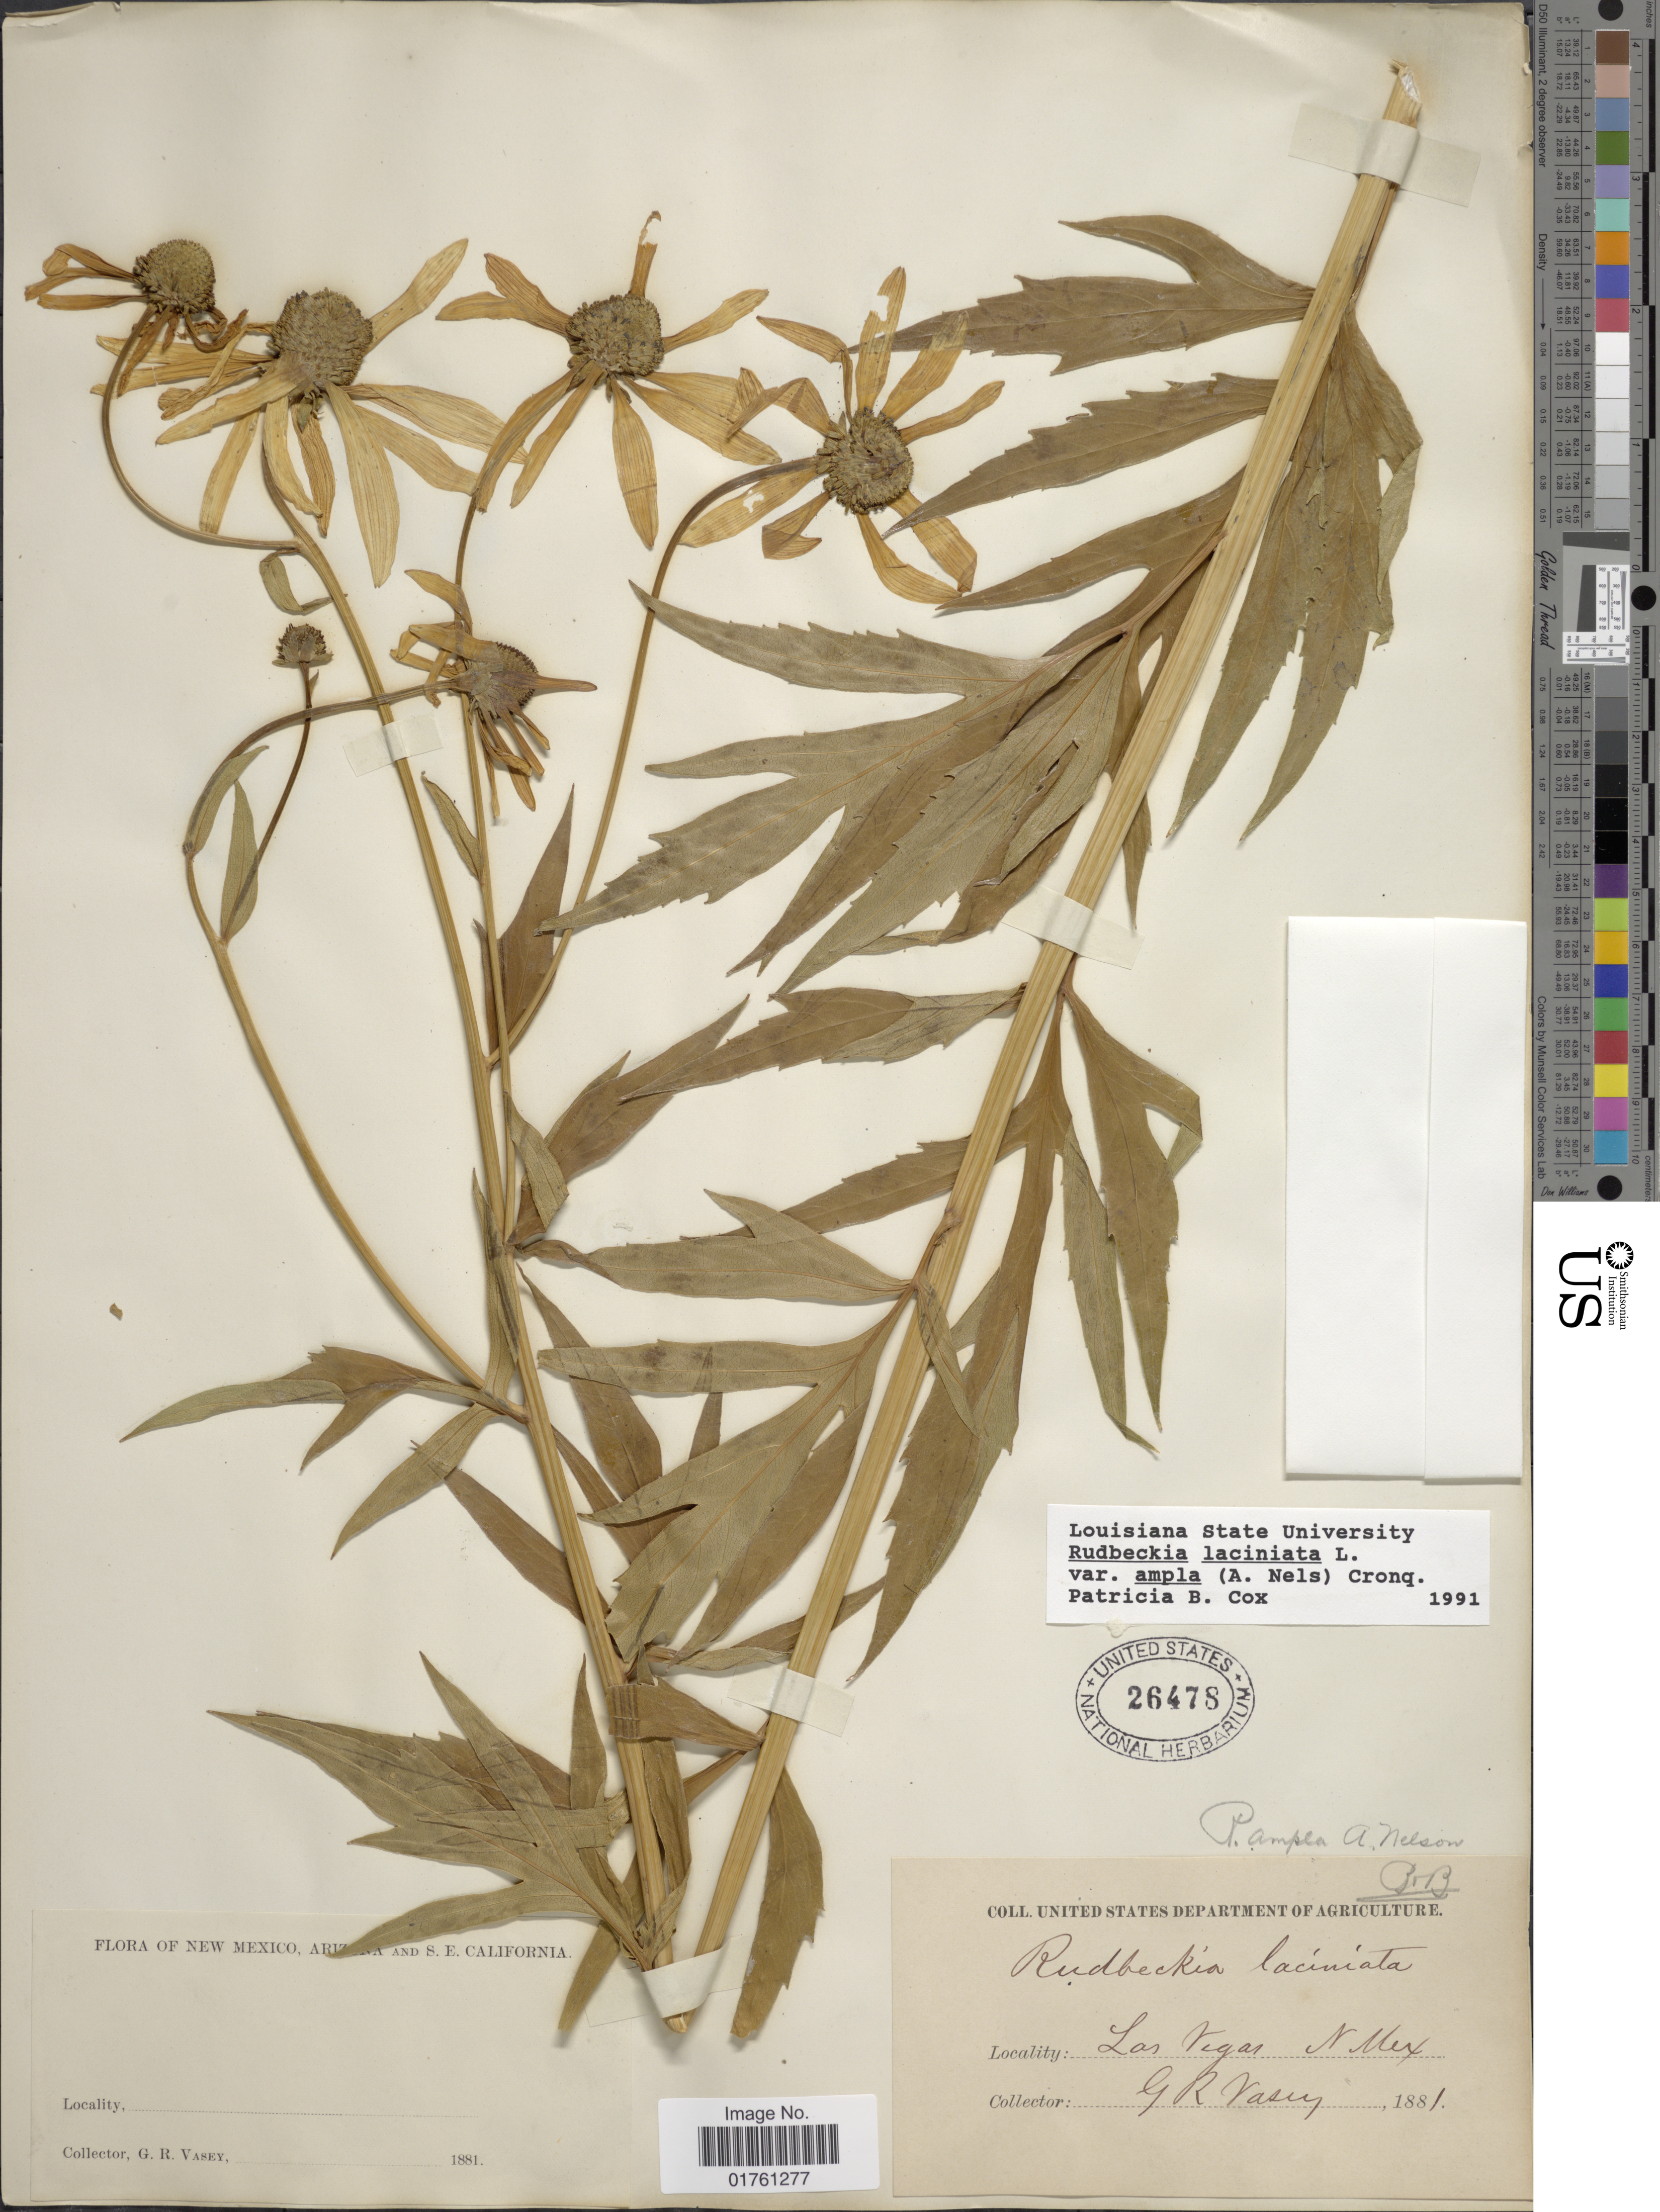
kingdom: Plantae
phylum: Tracheophyta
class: Magnoliopsida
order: Asterales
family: Asteraceae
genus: Rudbeckia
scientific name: Rudbeckia laciniata var. ampla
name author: (A. Nelson) Cronq.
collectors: G. R. Vasey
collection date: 1881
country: United States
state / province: New Mexico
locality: Las Vegas, N. Mex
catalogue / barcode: US 26478